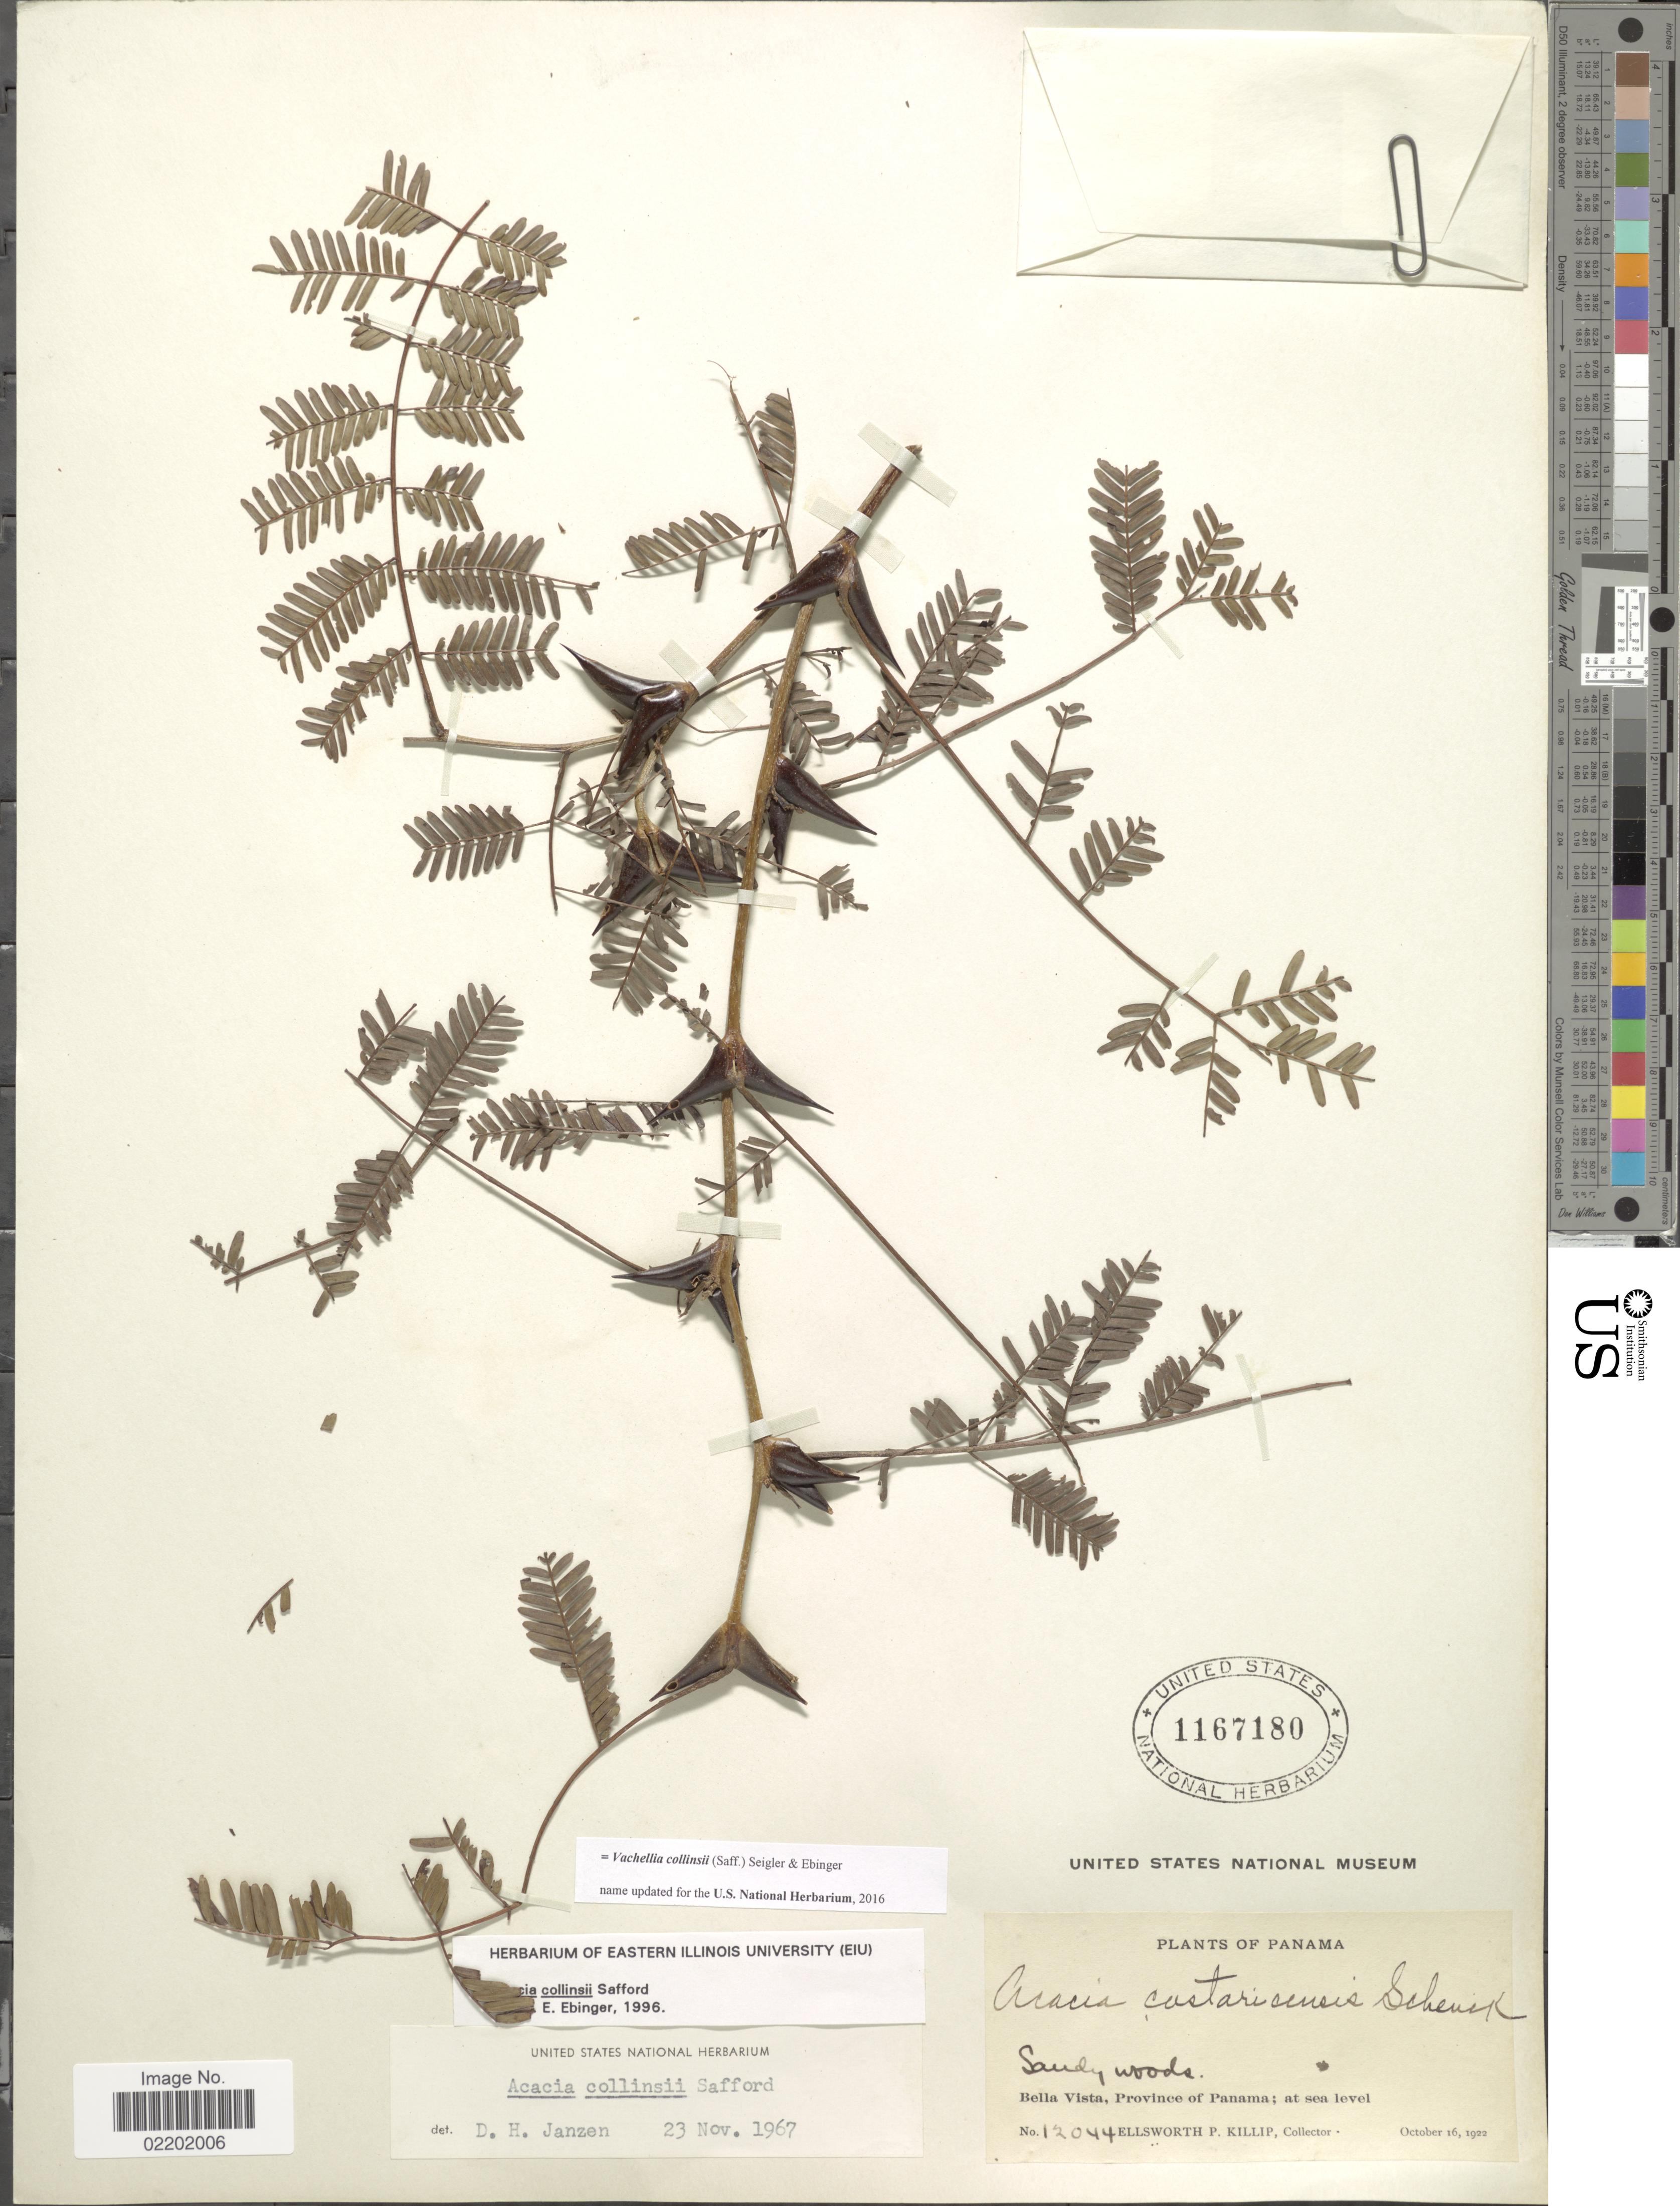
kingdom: Plantae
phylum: Tracheophyta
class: Magnoliopsida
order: Fabales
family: Fabaceae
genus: Vachellia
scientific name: Vachellia collinsii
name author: (Saff.) Seigler & Ebinger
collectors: E. P. Killip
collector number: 12044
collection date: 1922-10-16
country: Panama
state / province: Panamá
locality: Bella Vista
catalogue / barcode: US 1167180